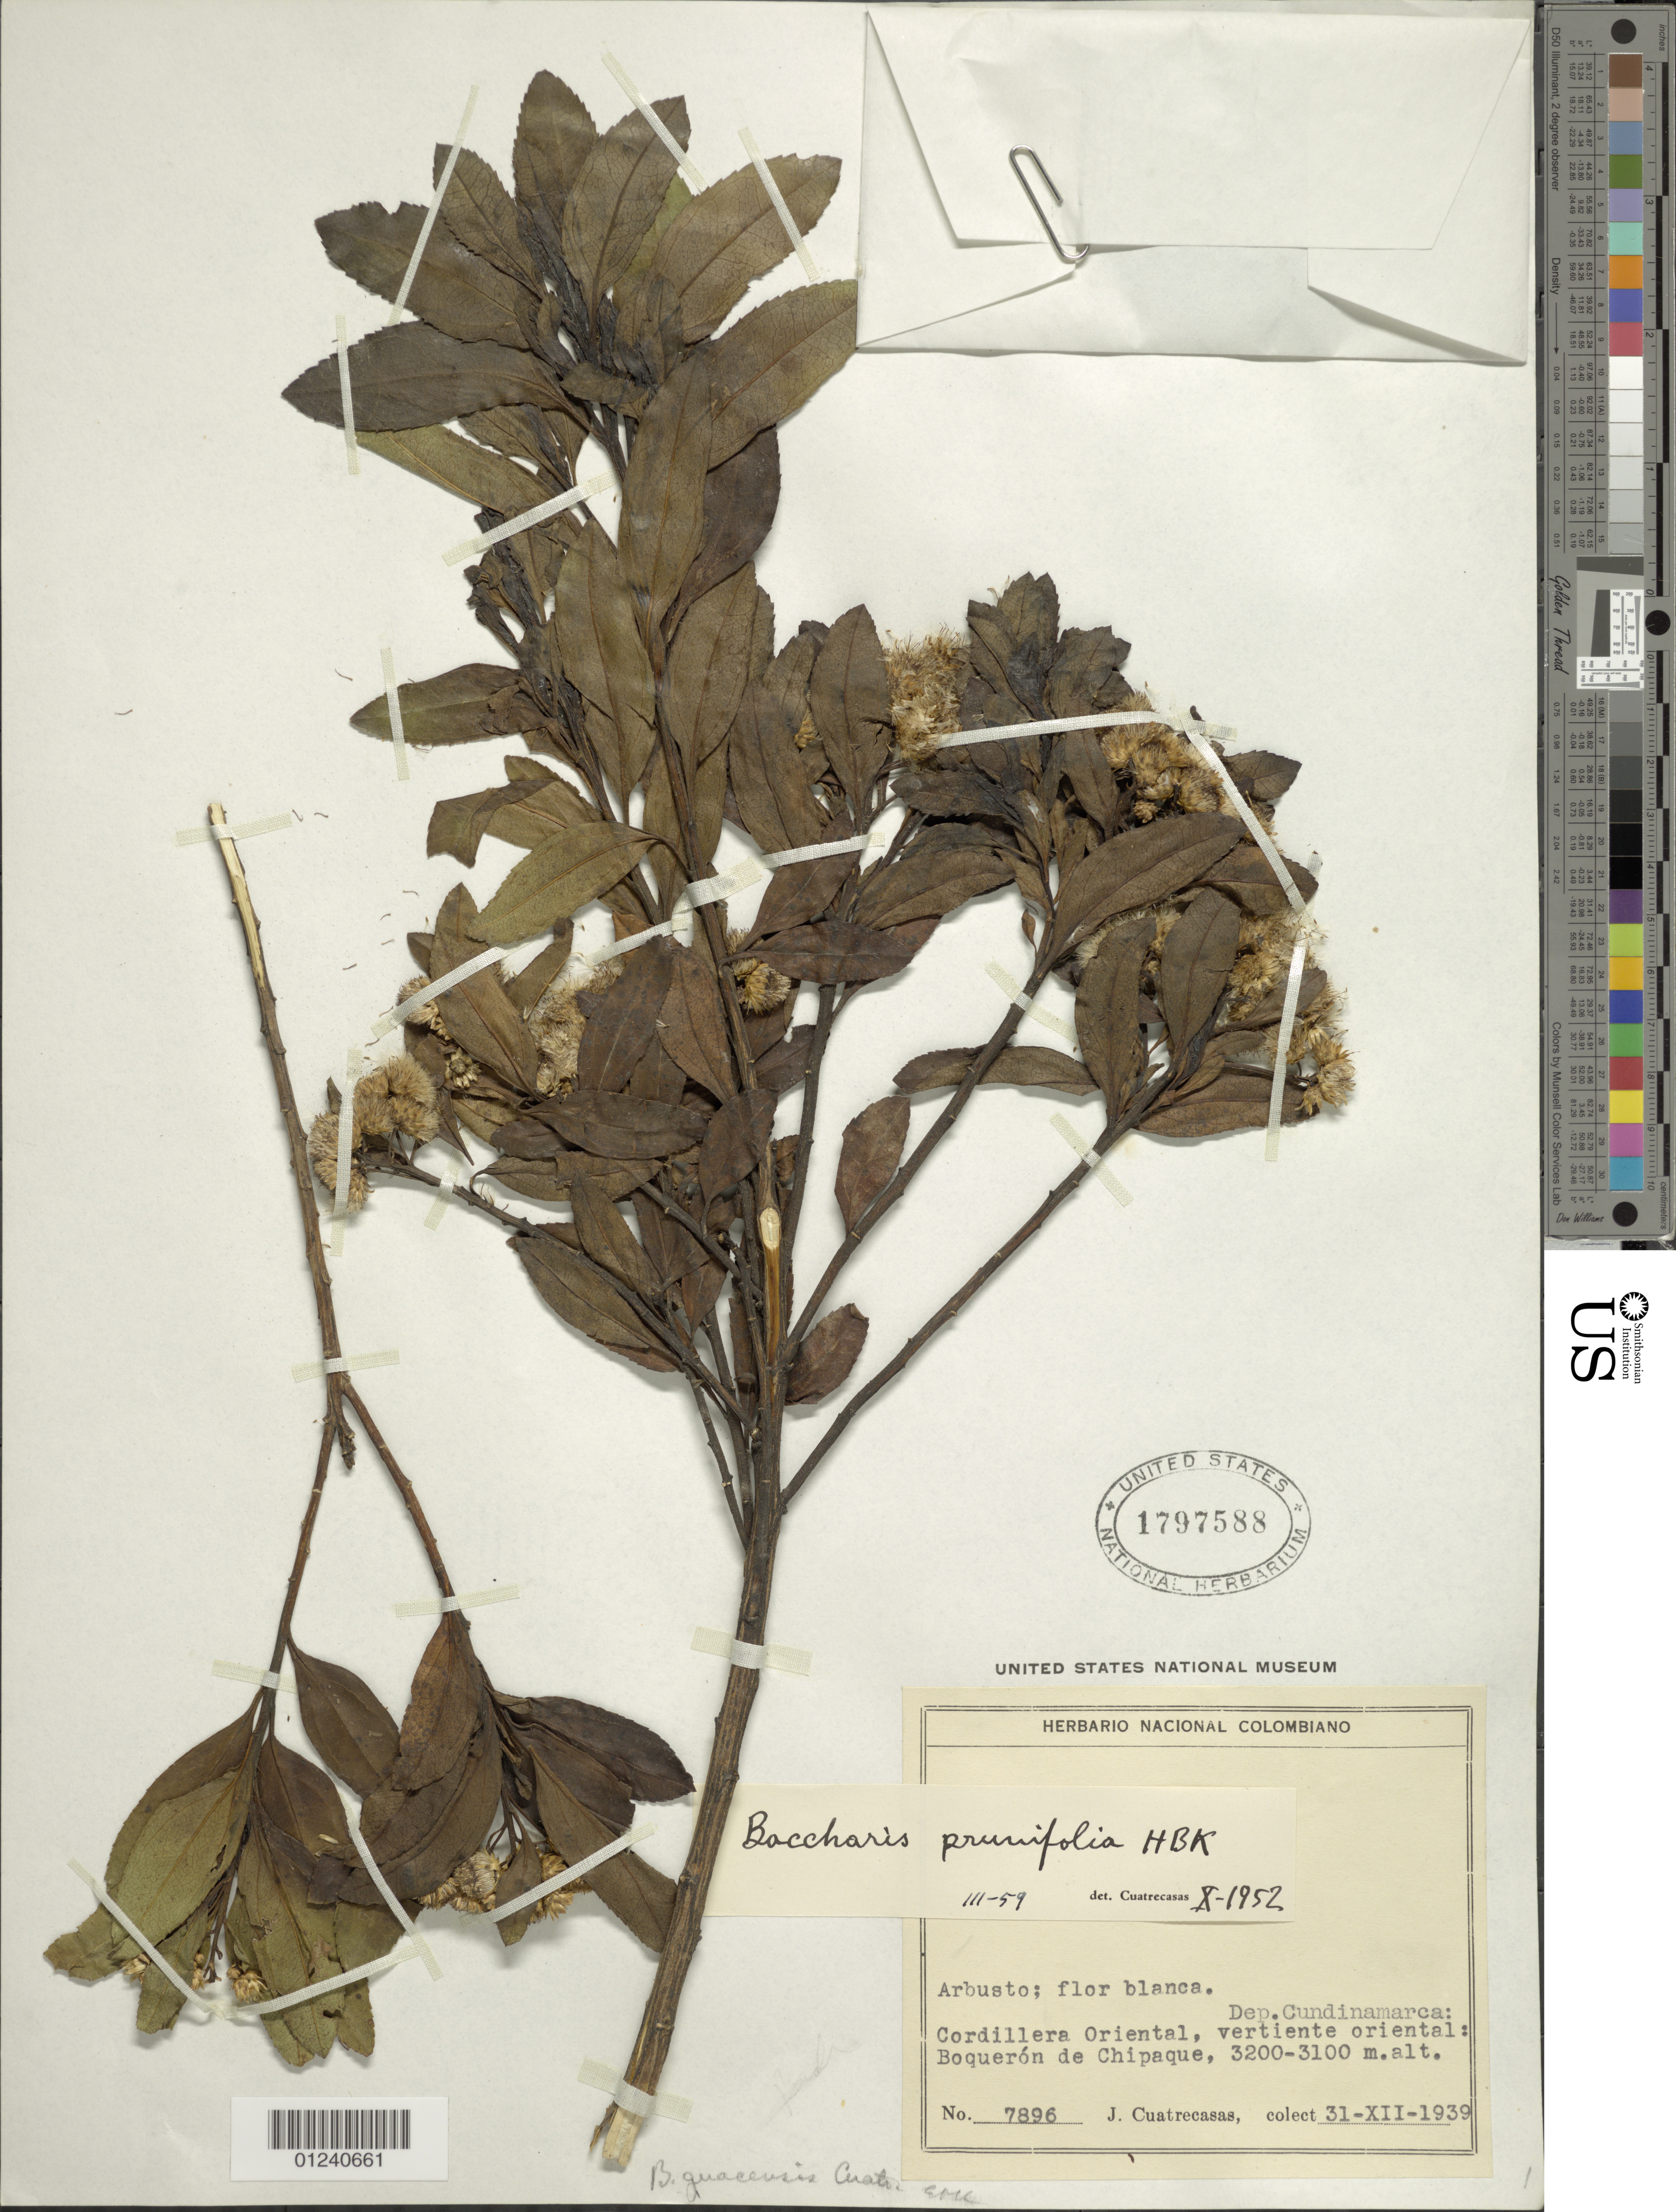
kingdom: Plantae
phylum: Tracheophyta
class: Magnoliopsida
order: Asterales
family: Asteraceae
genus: Baccharis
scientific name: Baccharis prunifolia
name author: Kunth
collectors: J. Cuatrecasas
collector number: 7896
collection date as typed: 31 Dec 1939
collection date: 1939-12-31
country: Colombia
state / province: Cundinamarca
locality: Cordillera Oriental, vertiente oriental: Boquerón de Chipaque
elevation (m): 3100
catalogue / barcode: US 1797588